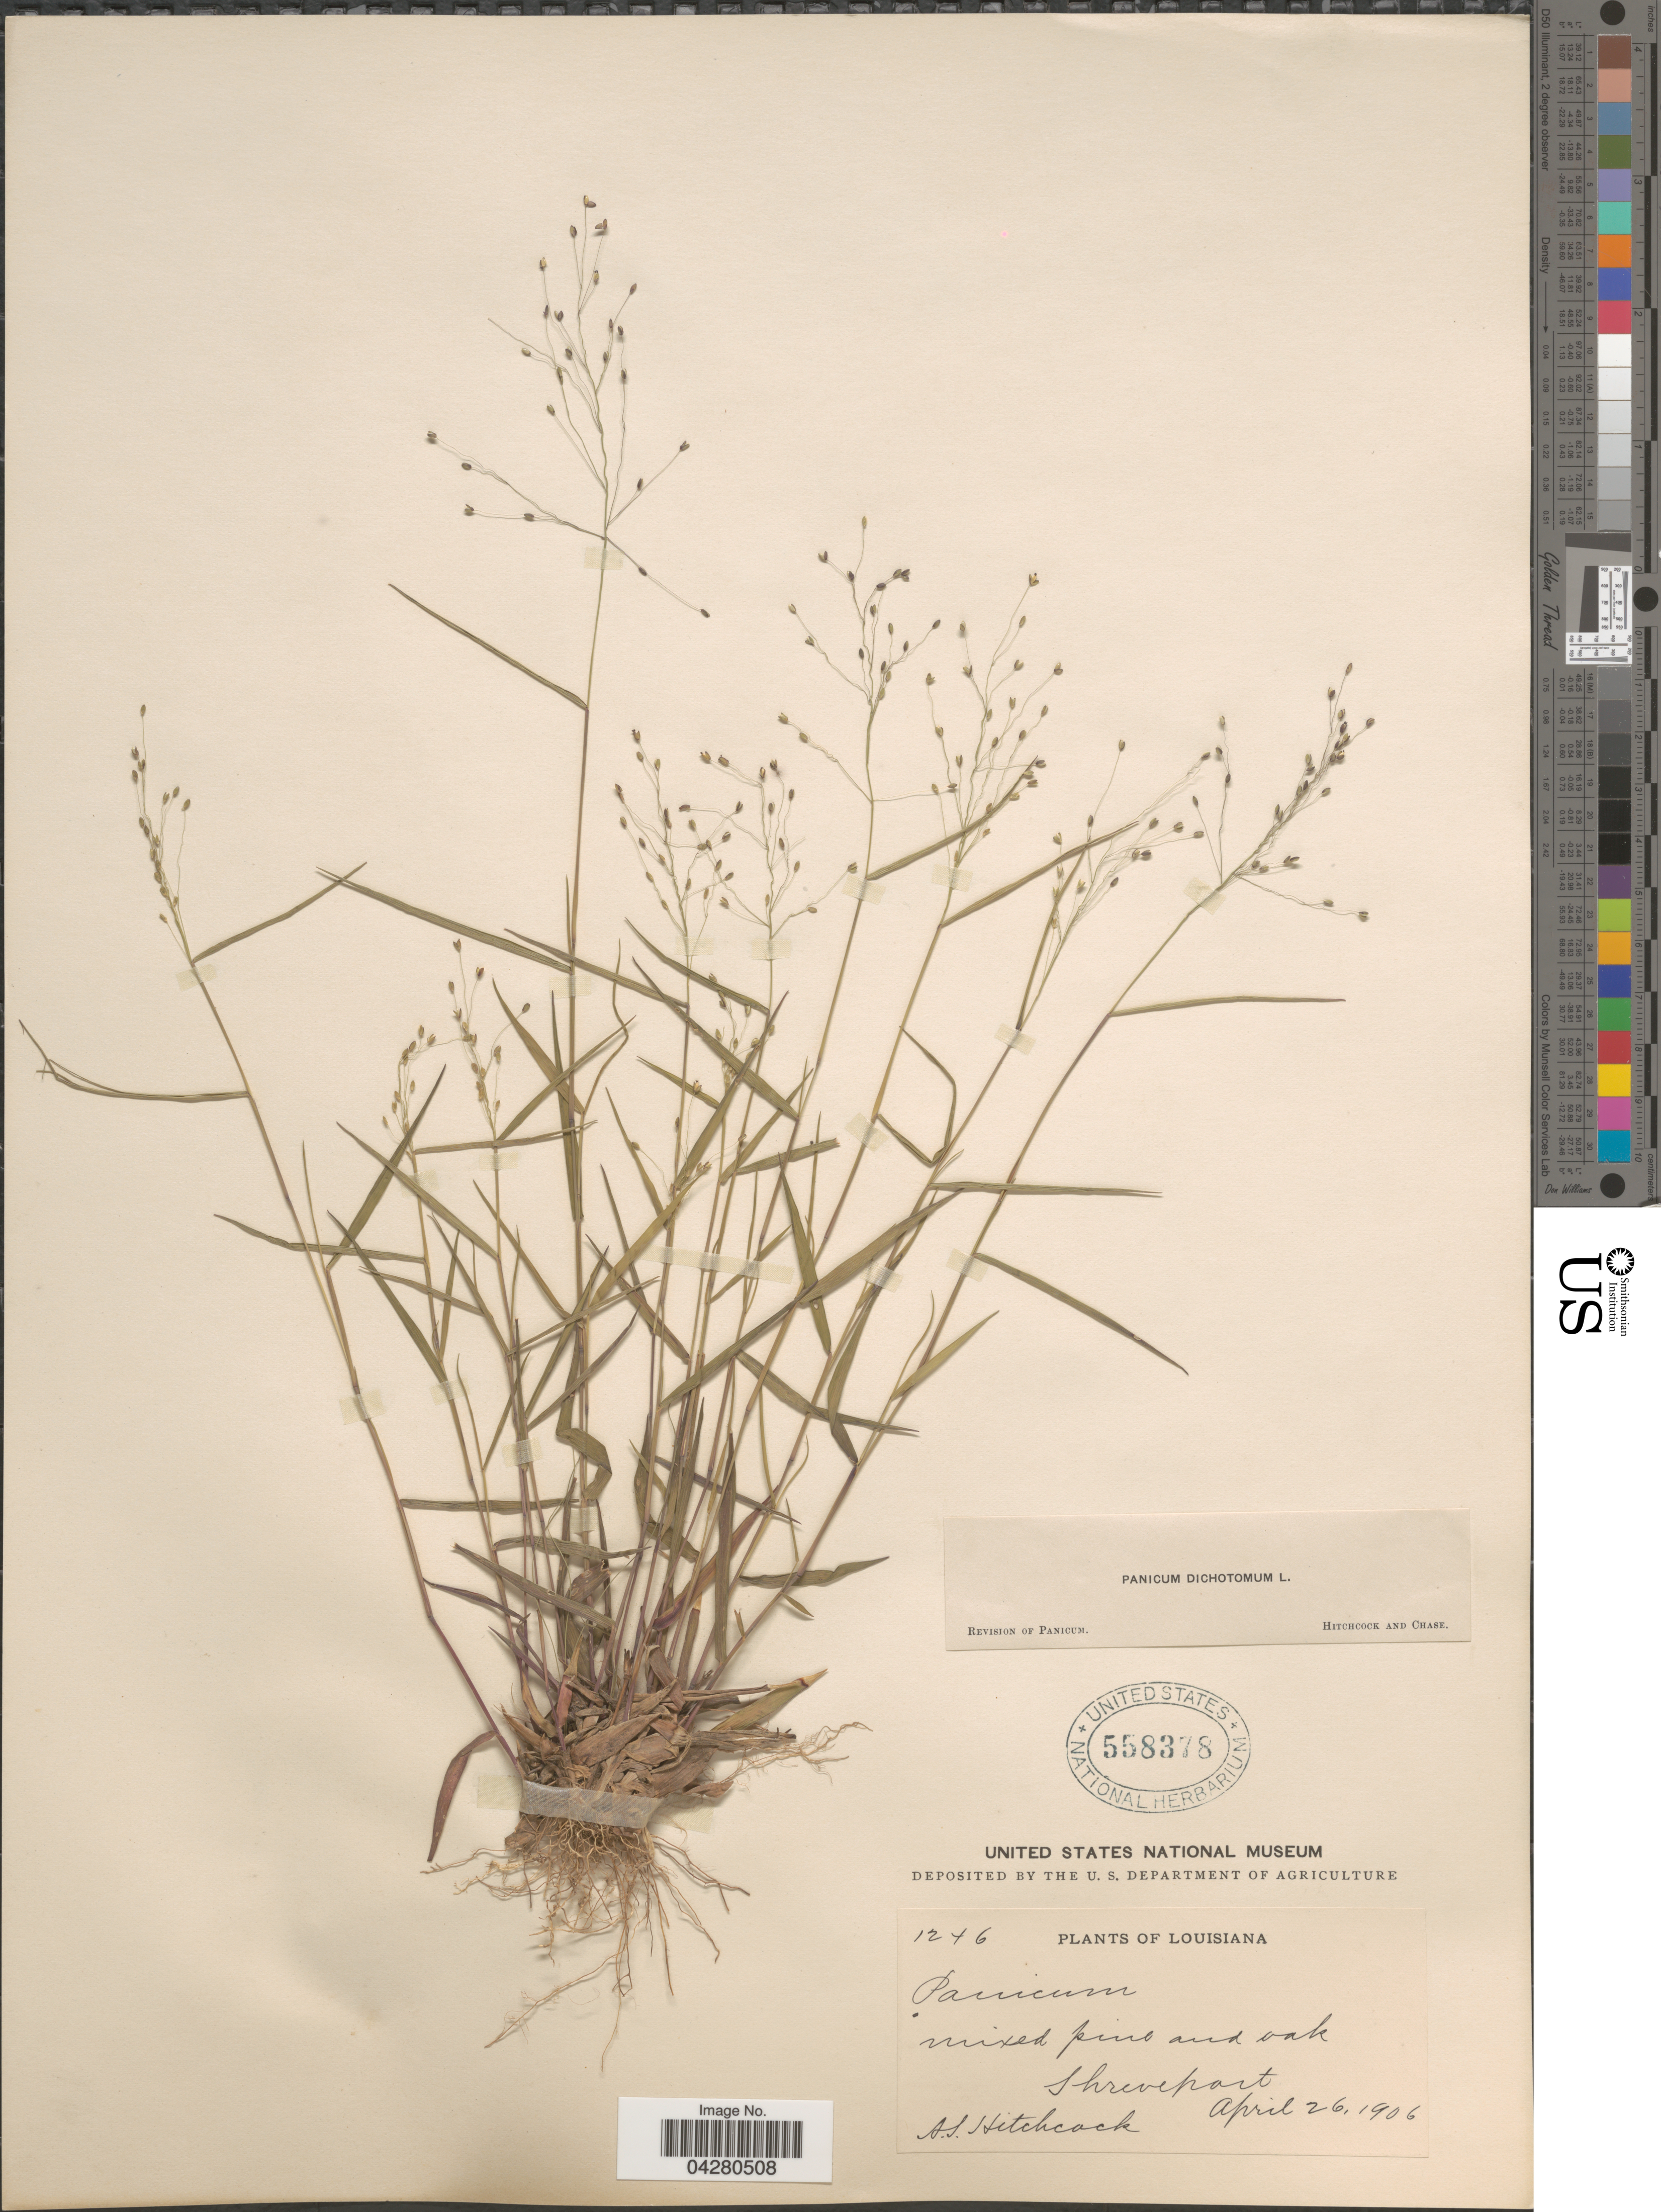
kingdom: Plantae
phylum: Tracheophyta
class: Liliopsida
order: Poales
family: Poaceae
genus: Dichanthelium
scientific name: Dichanthelium dichotomum var. dichotomum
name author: (L.) Gould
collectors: A. S. Hitchcock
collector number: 1246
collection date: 1906-04-26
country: United States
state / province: Louisiana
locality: Mixed pine and oak. Shreveport.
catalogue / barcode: US 558378